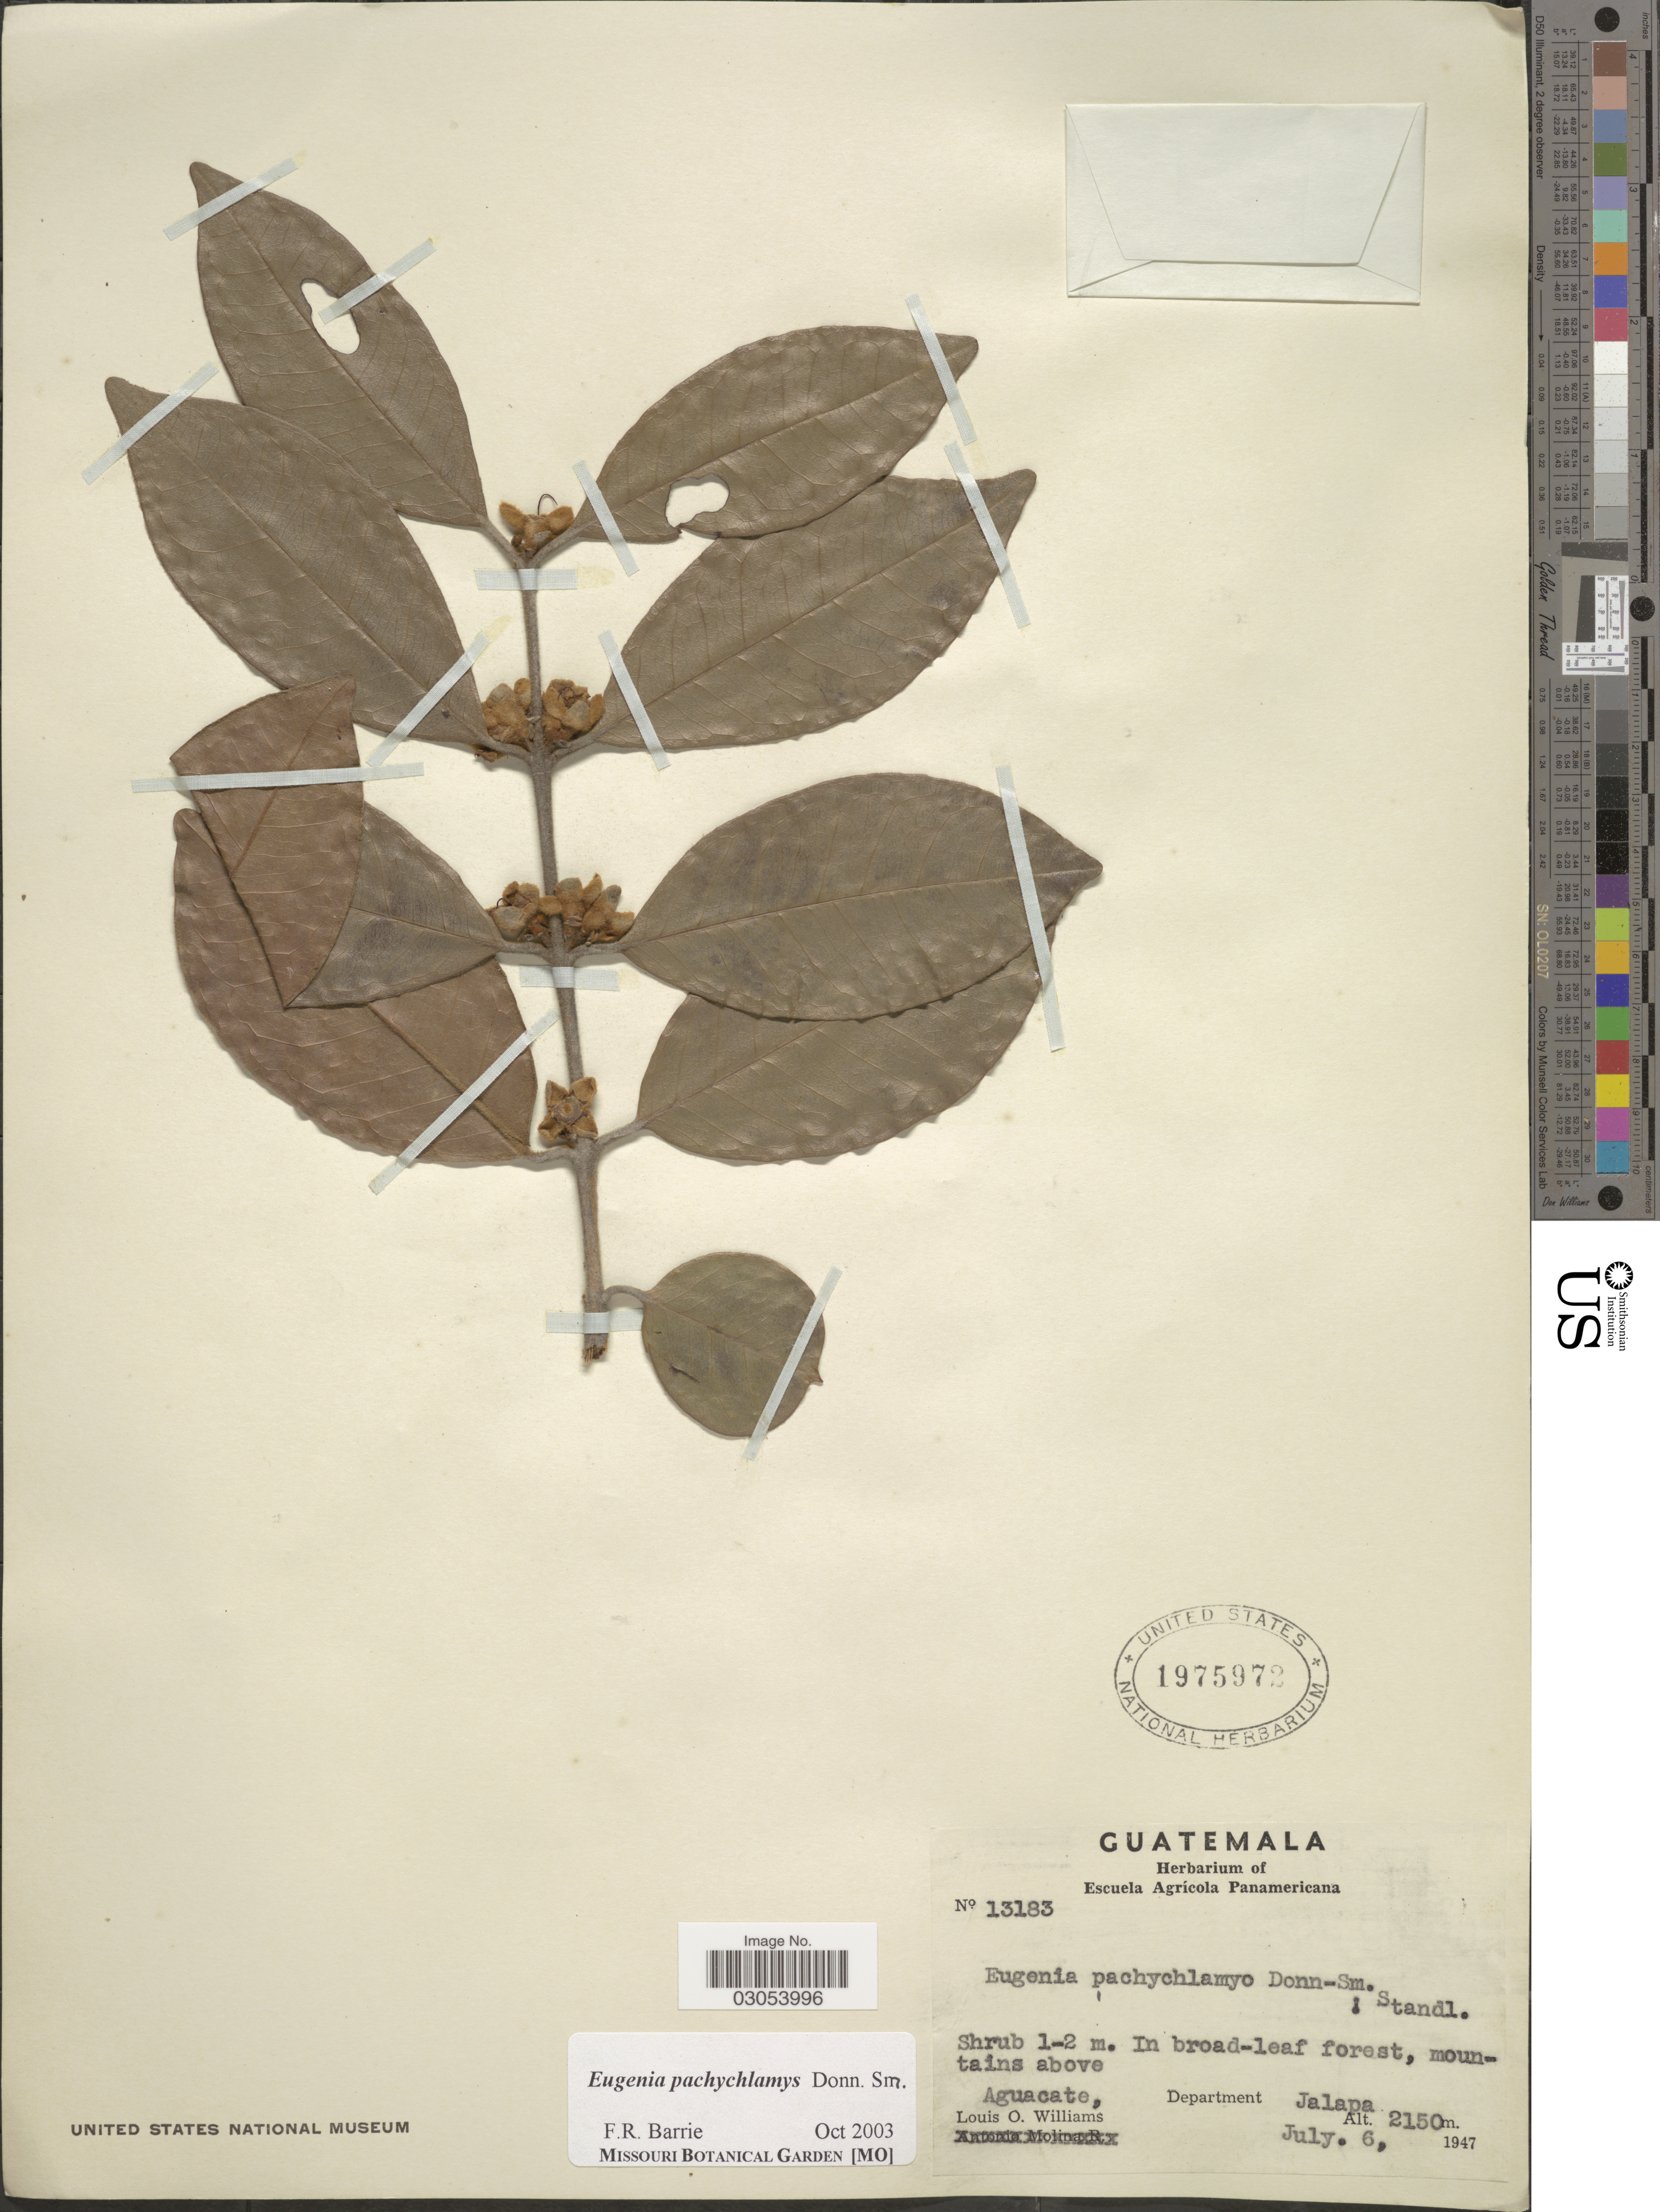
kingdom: Plantae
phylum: Tracheophyta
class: Magnoliopsida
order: Myrtales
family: Myrtaceae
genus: Eugenia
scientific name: Eugenia pachychlamys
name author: Donn. Sm.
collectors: L. O. Williams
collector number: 13183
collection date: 1847-07-06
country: Guatemala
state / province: Jalapa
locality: Aguacate, Department Jalapa.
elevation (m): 2150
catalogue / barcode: US 1975972